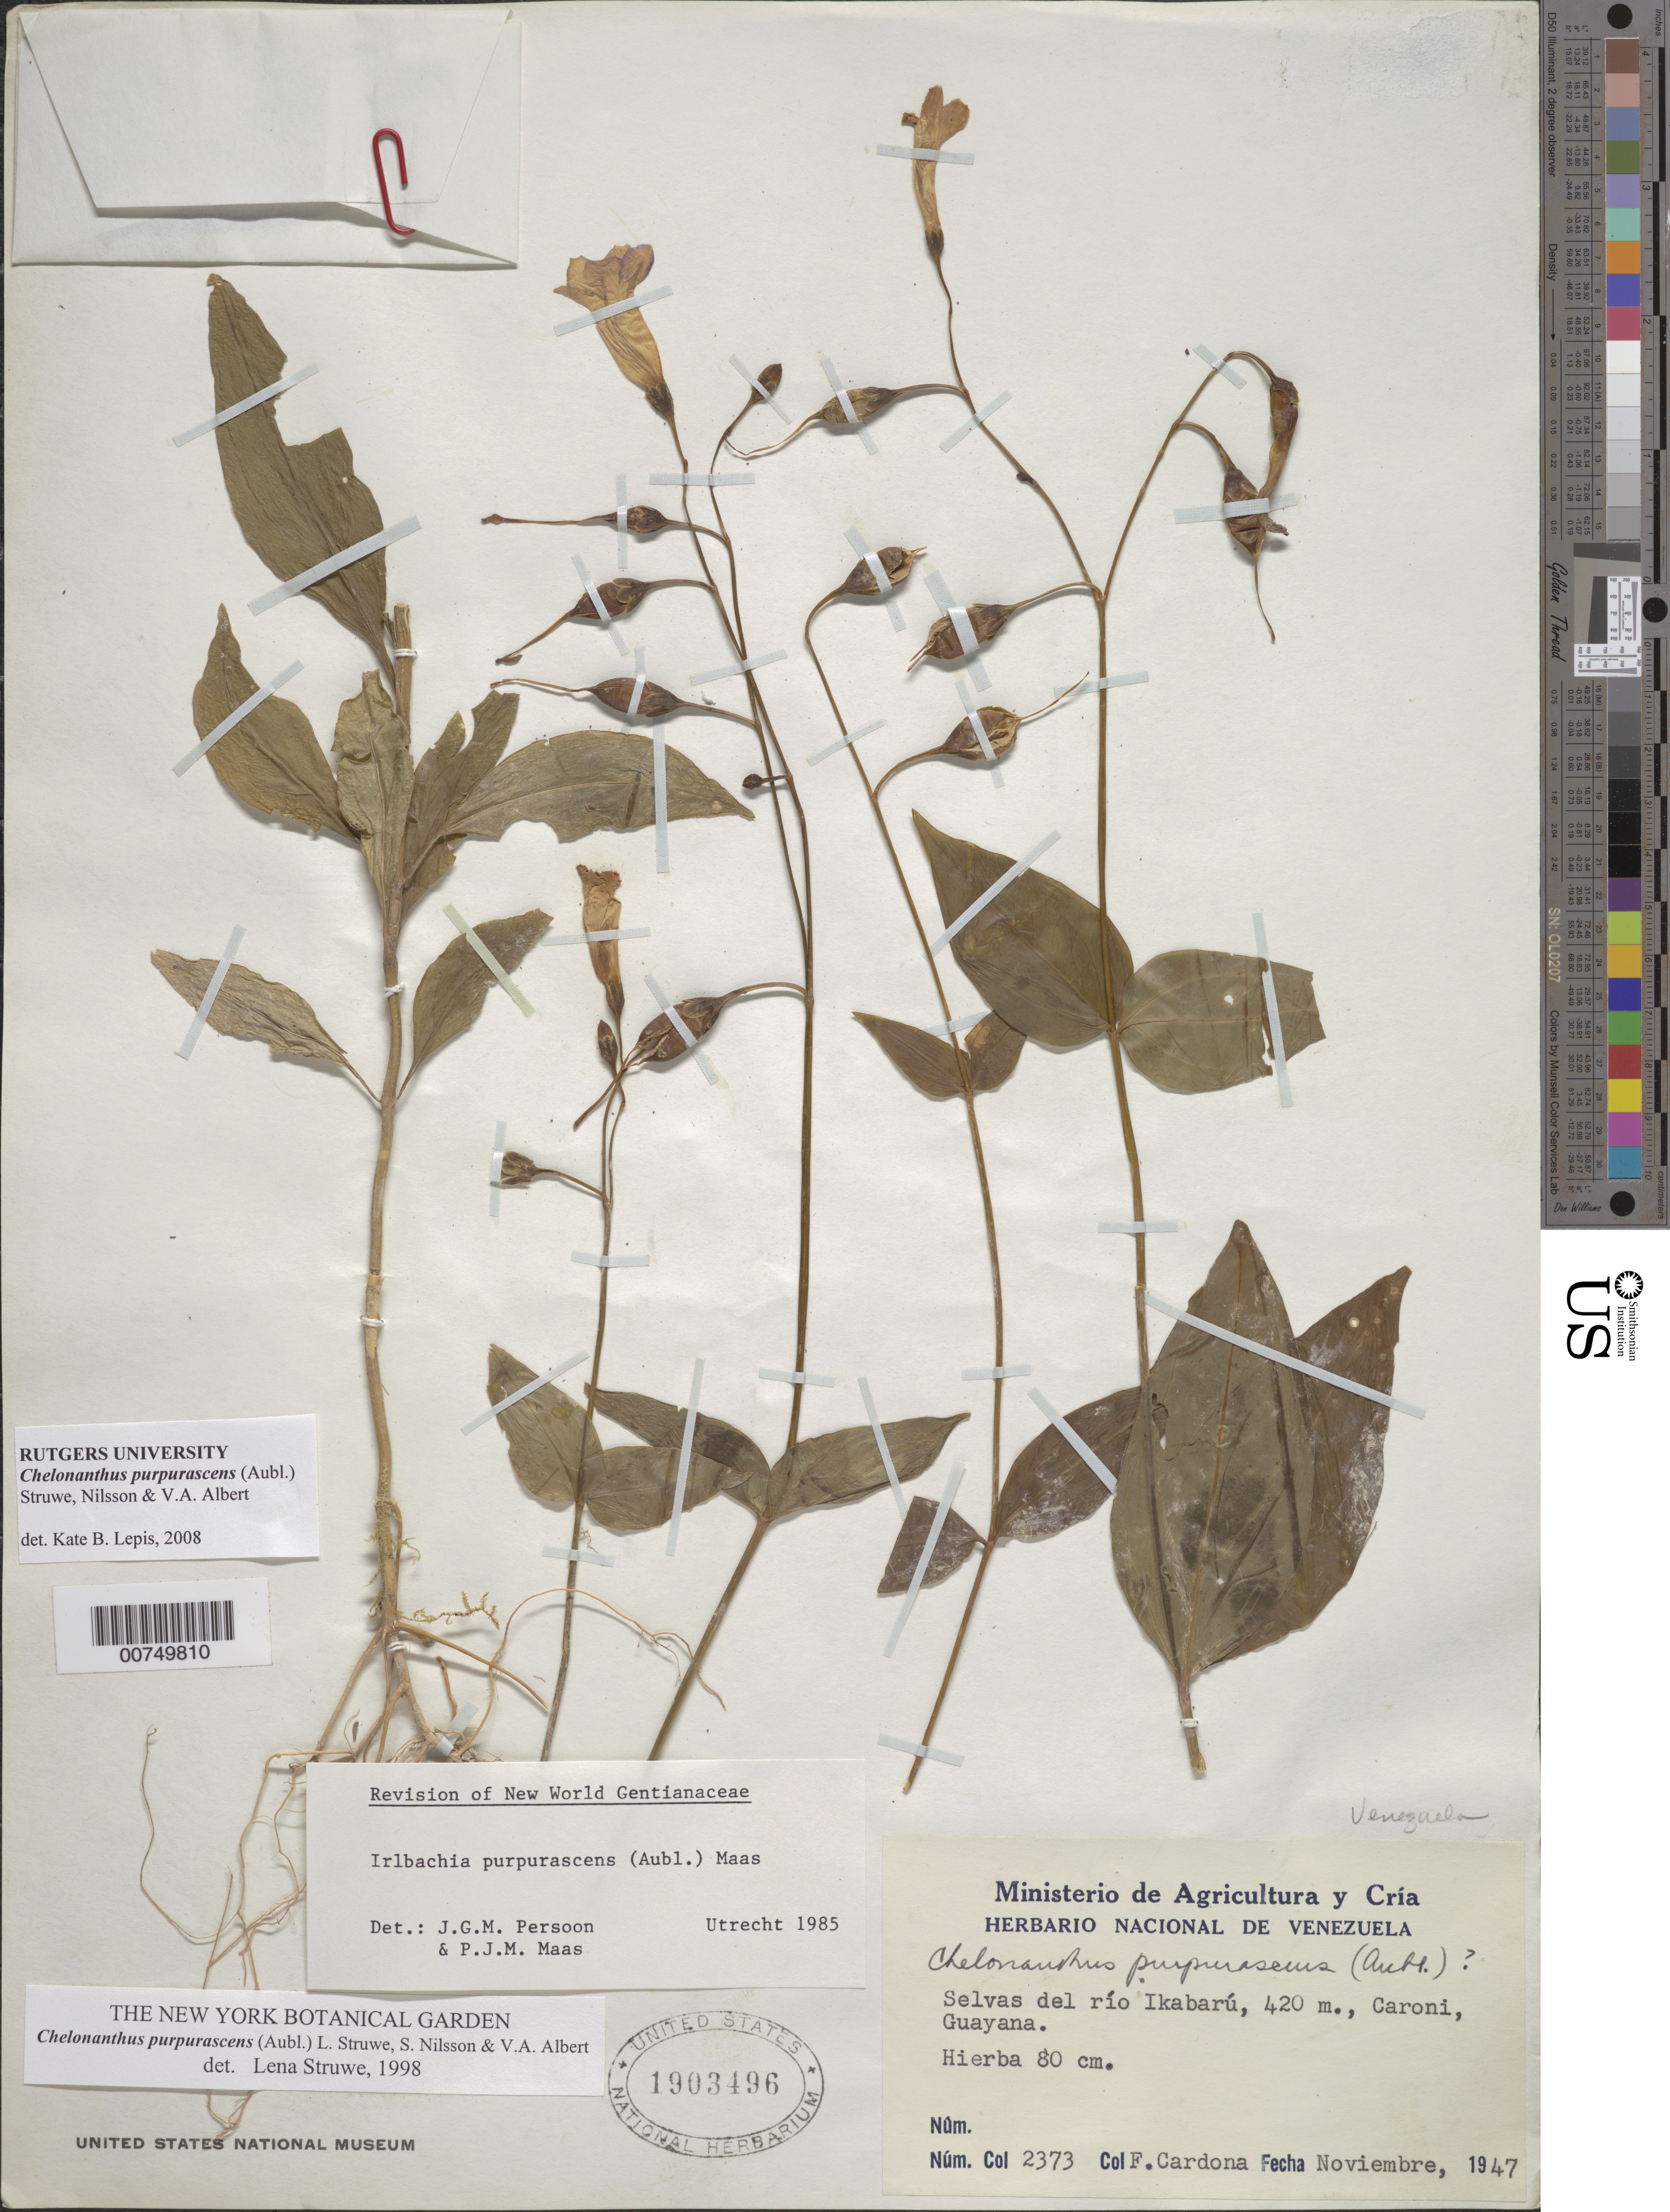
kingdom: Plantae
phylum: Tracheophyta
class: Magnoliopsida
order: Gentianales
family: Gentianaceae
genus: Chelonanthus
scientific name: Chelonanthus purpurascens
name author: (Aubl.) Struwe et al.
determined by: Lepis, Kate B.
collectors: F. Cardona Puig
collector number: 2373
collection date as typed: Nov-47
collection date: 1947-11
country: Venezuela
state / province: Bolívar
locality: Río Icabarú, Caroní, Guayana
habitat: Selvas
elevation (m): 420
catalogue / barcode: US 1903496